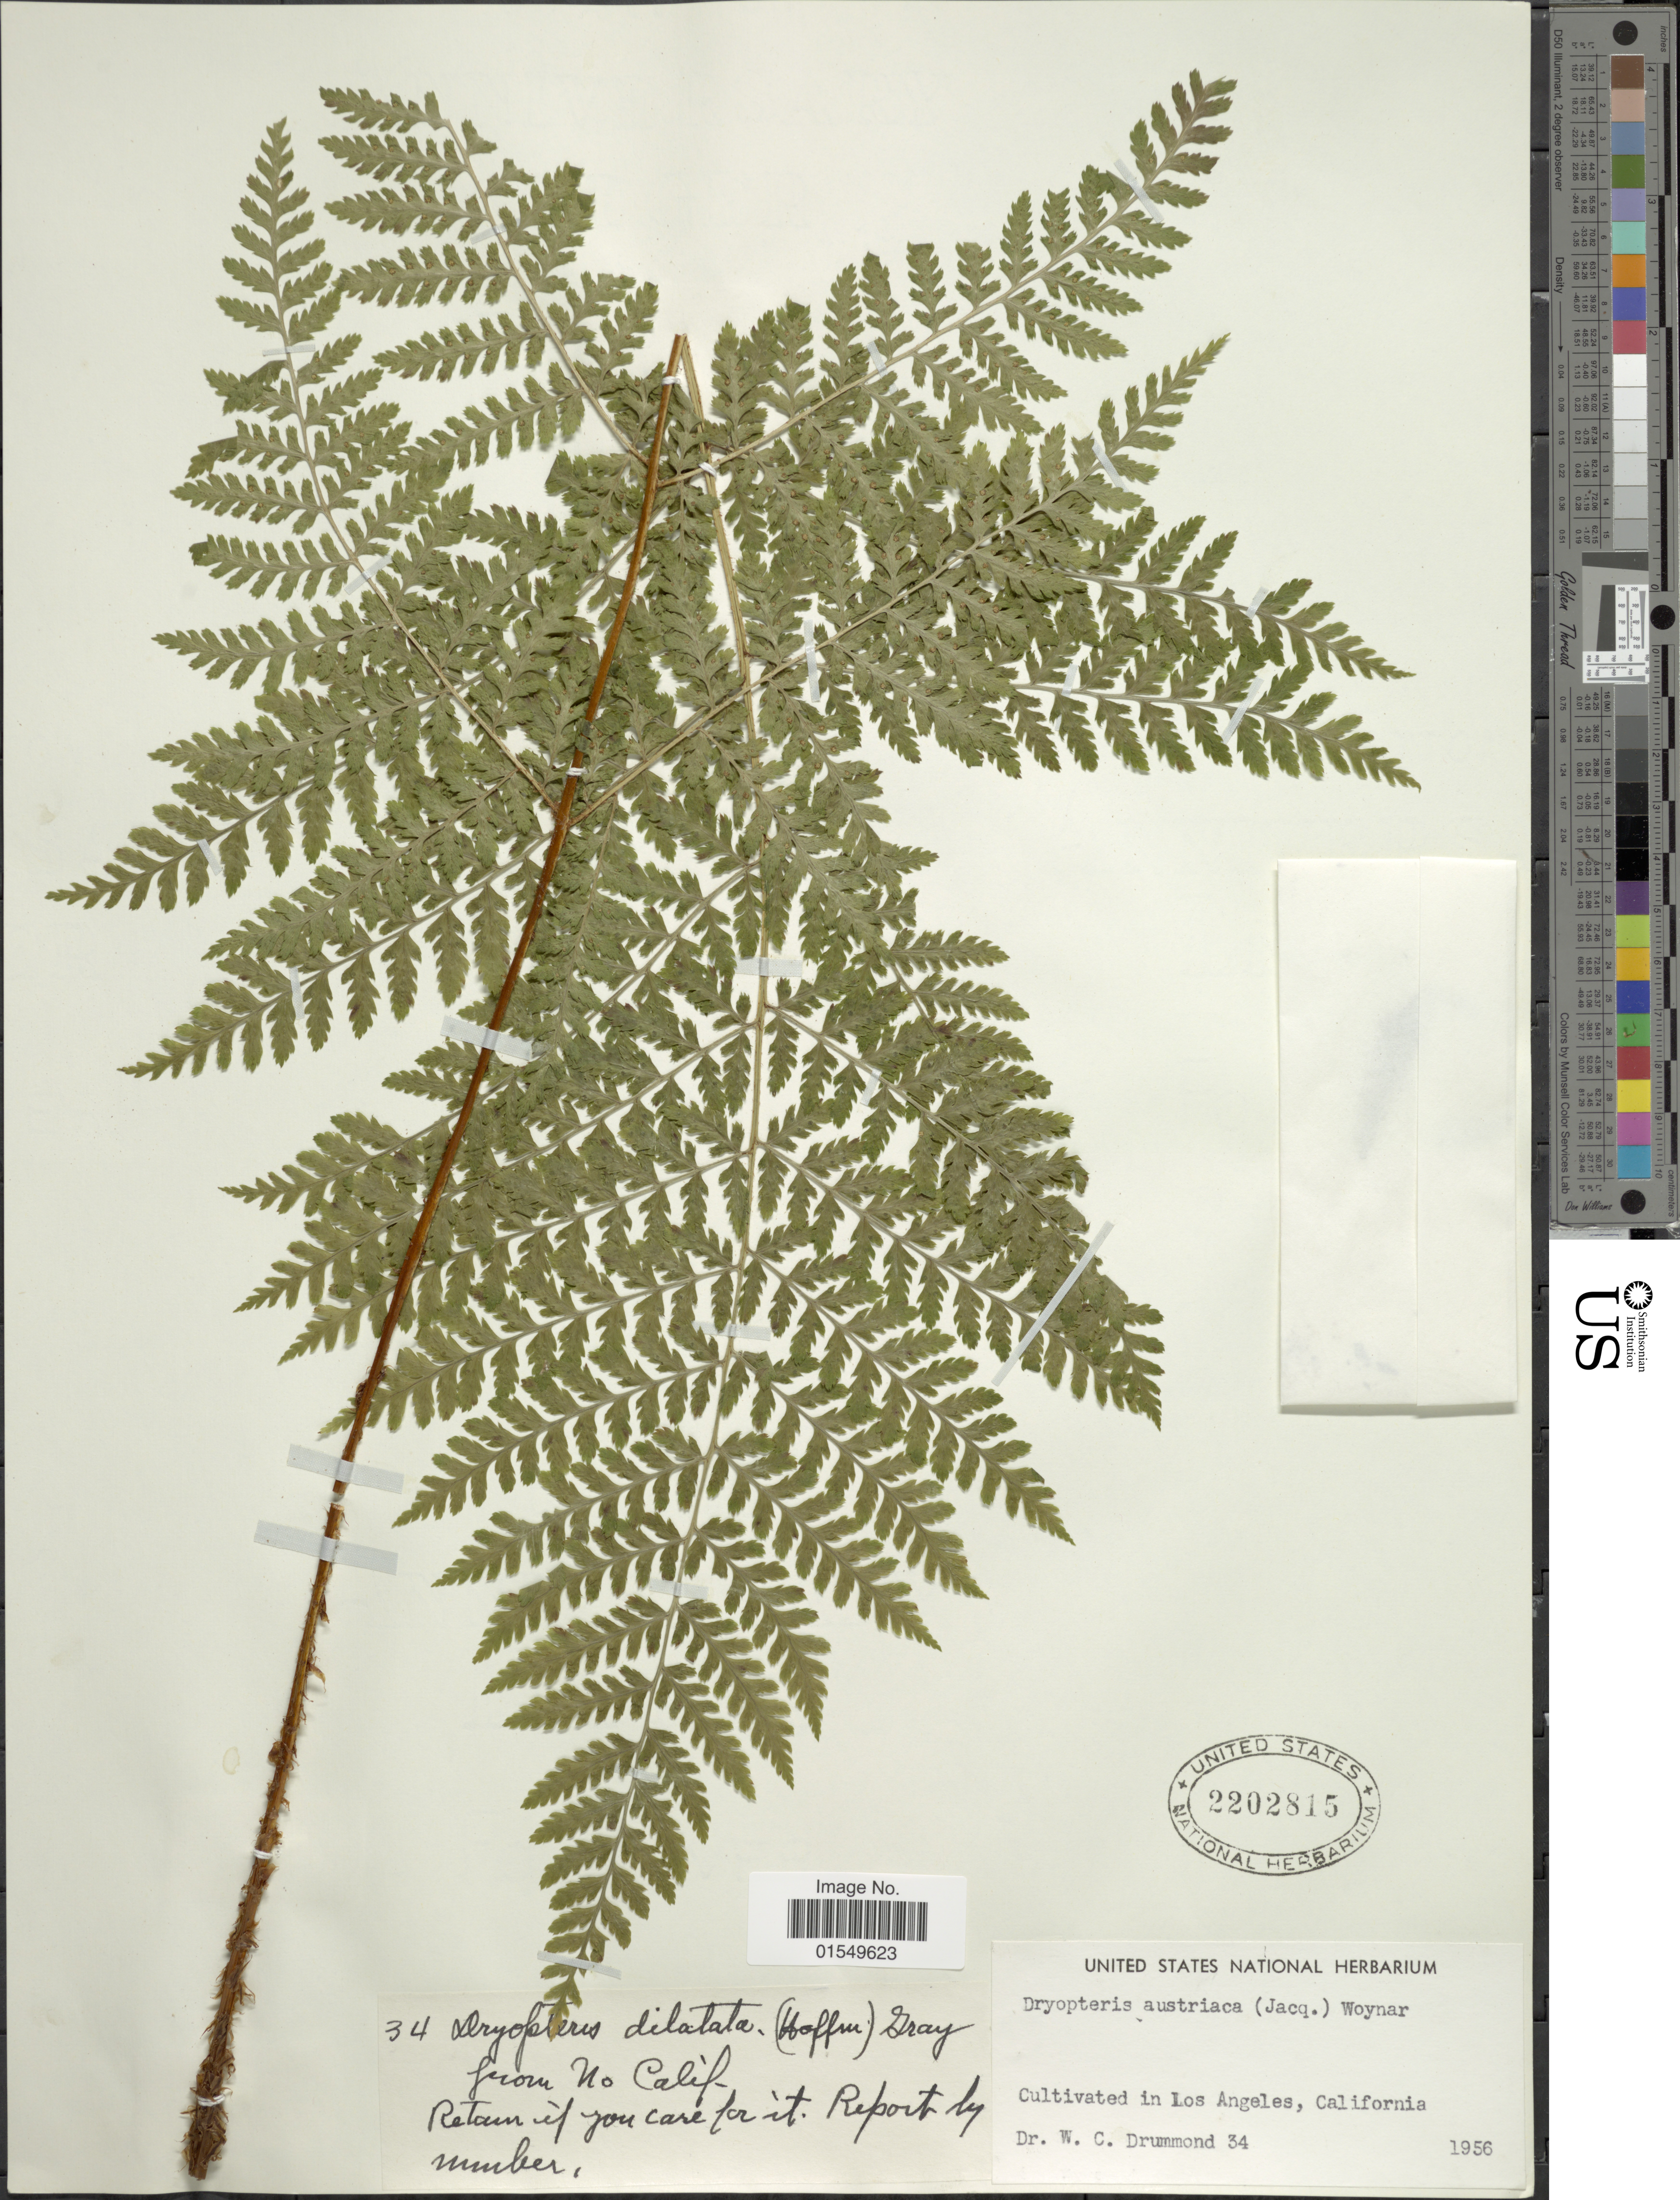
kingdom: Plantae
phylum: Tracheophyta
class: Polypodiopsida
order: Polypodiales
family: Dryopteridaceae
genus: Dryopteris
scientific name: Dryopteris carthusiana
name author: (Villars) H.P. Fuchs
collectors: W. Drummond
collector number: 34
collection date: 1956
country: United States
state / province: California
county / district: Los Angeles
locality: Los Angeles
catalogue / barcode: US 2202815